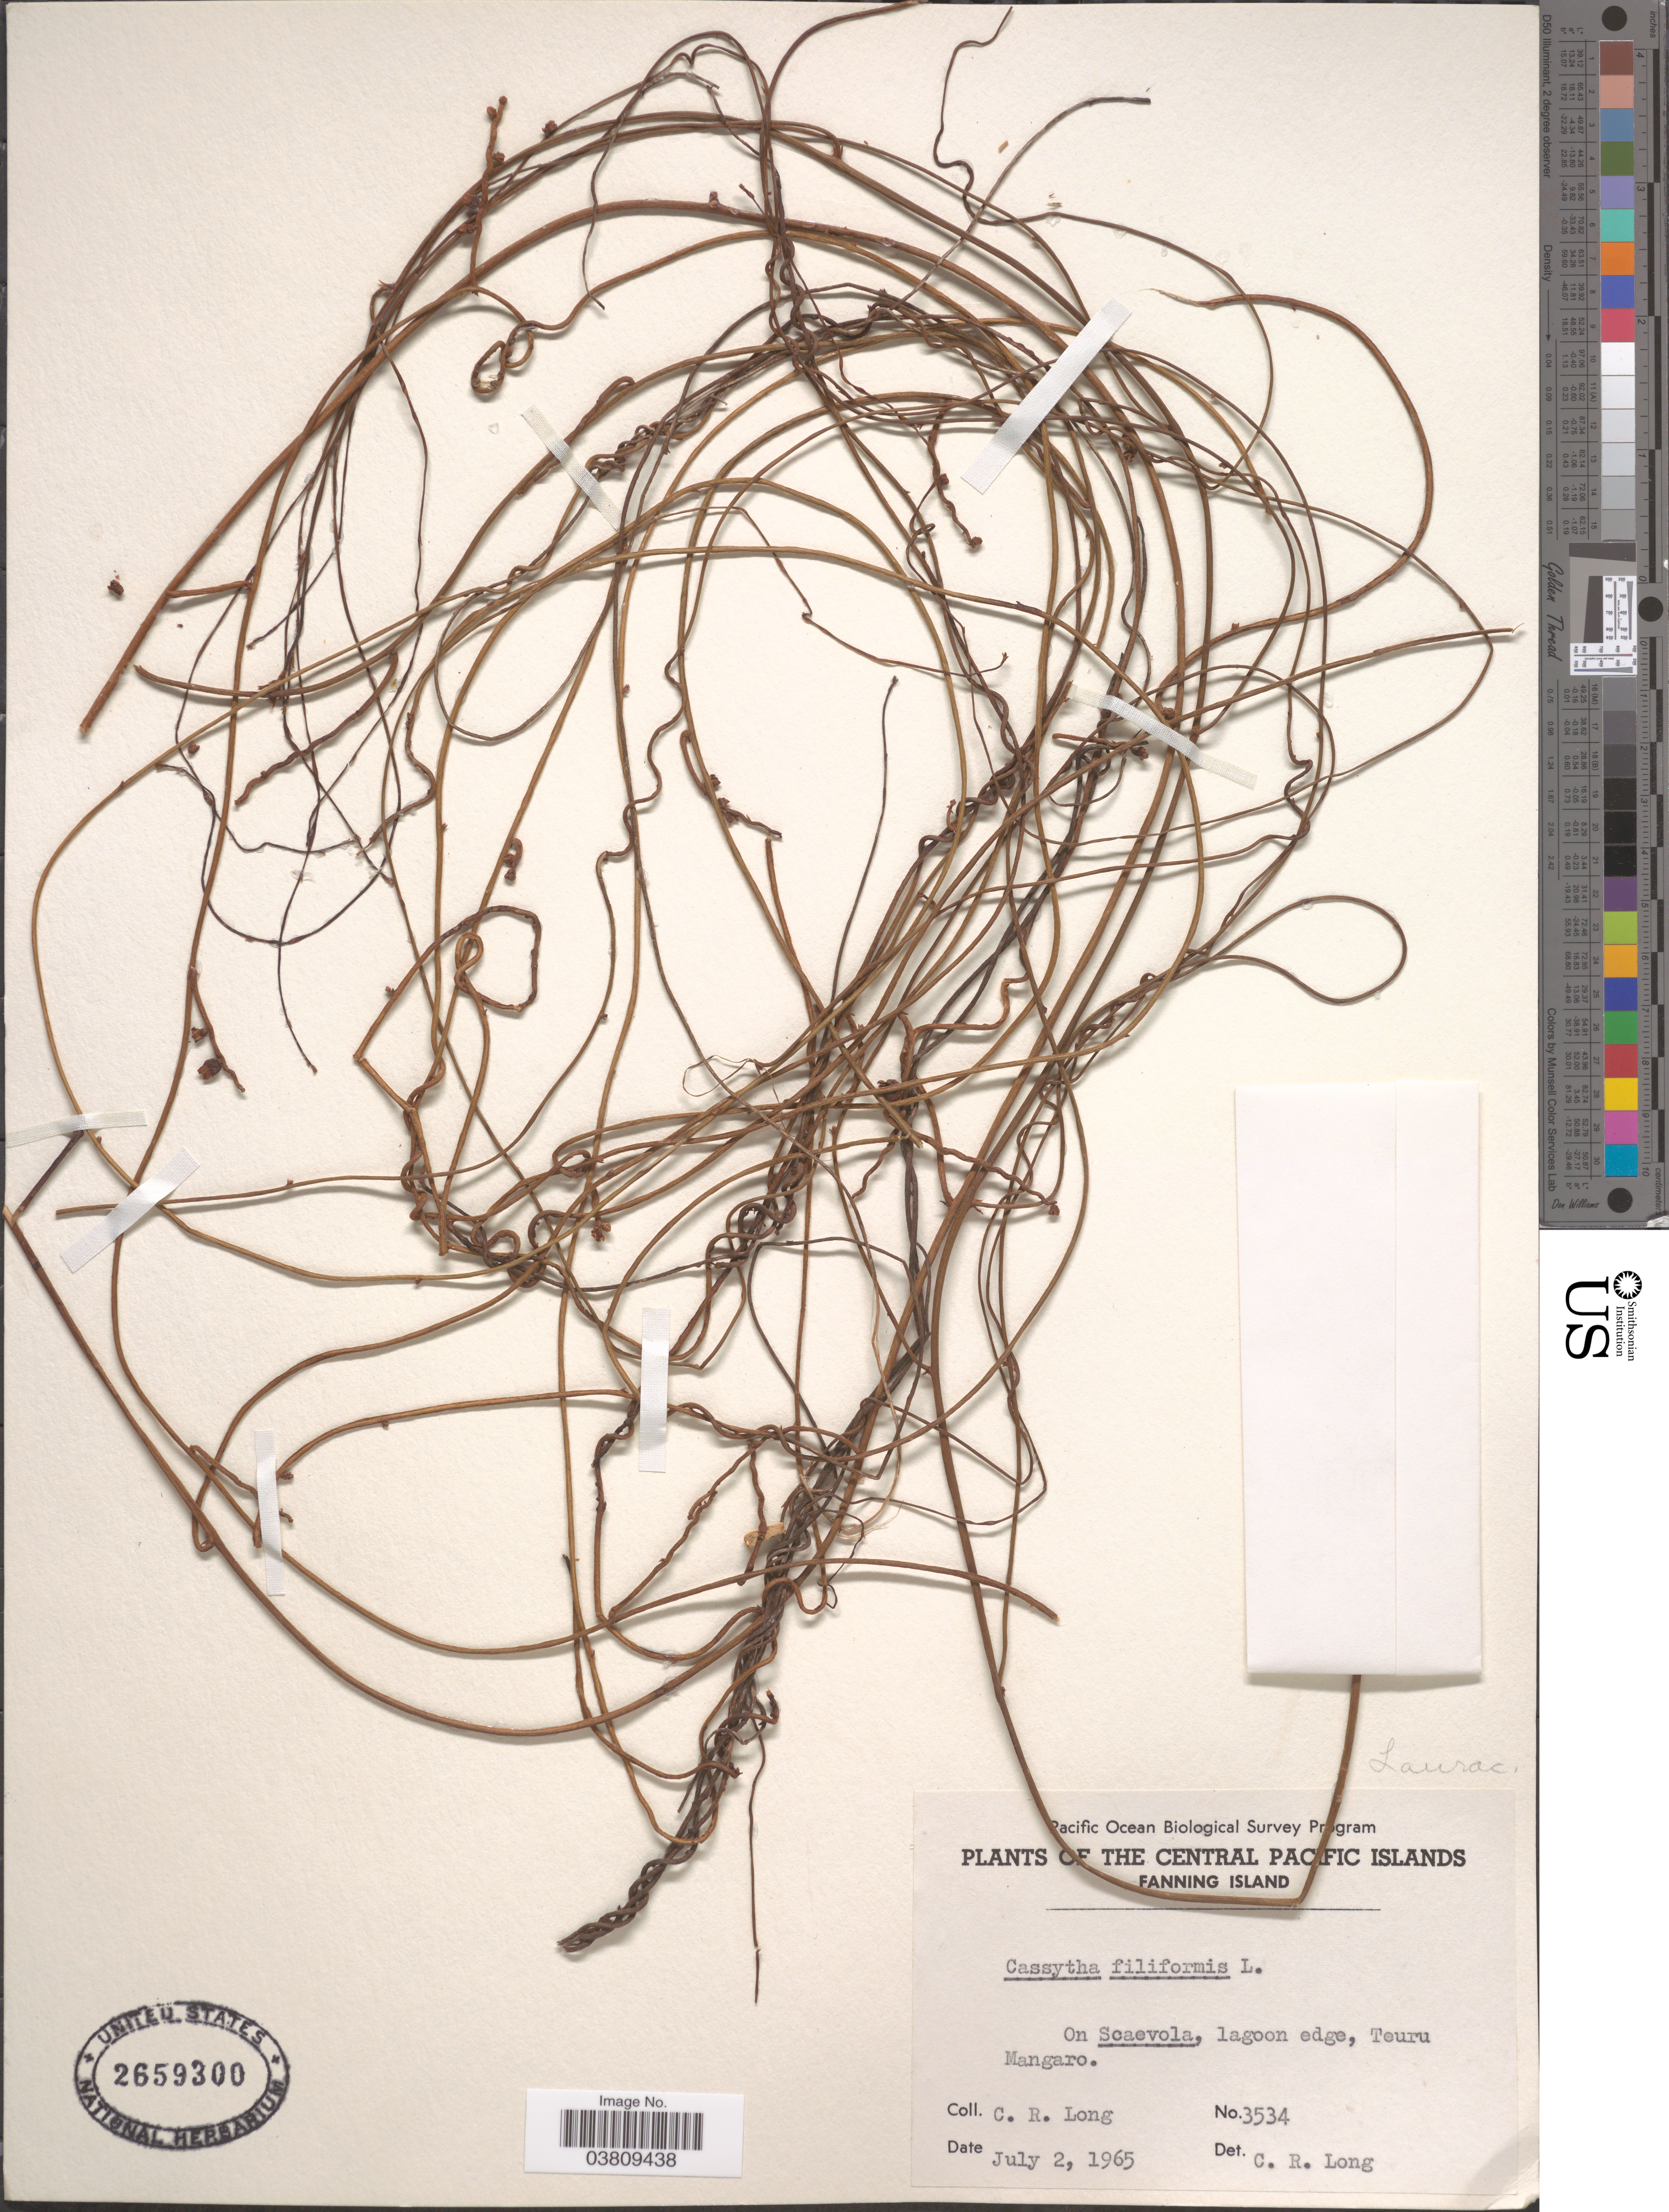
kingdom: Plantae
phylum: Tracheophyta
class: Magnoliopsida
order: Laurales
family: Lauraceae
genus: Cassytha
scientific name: Cassytha filiformis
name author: L.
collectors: C. R. Long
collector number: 3534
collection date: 1965-07-02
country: Kiribati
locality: The Central Pacific Islands. Fanning Island. Lagoon edge, Teuru Mangaro.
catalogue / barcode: US 2659300